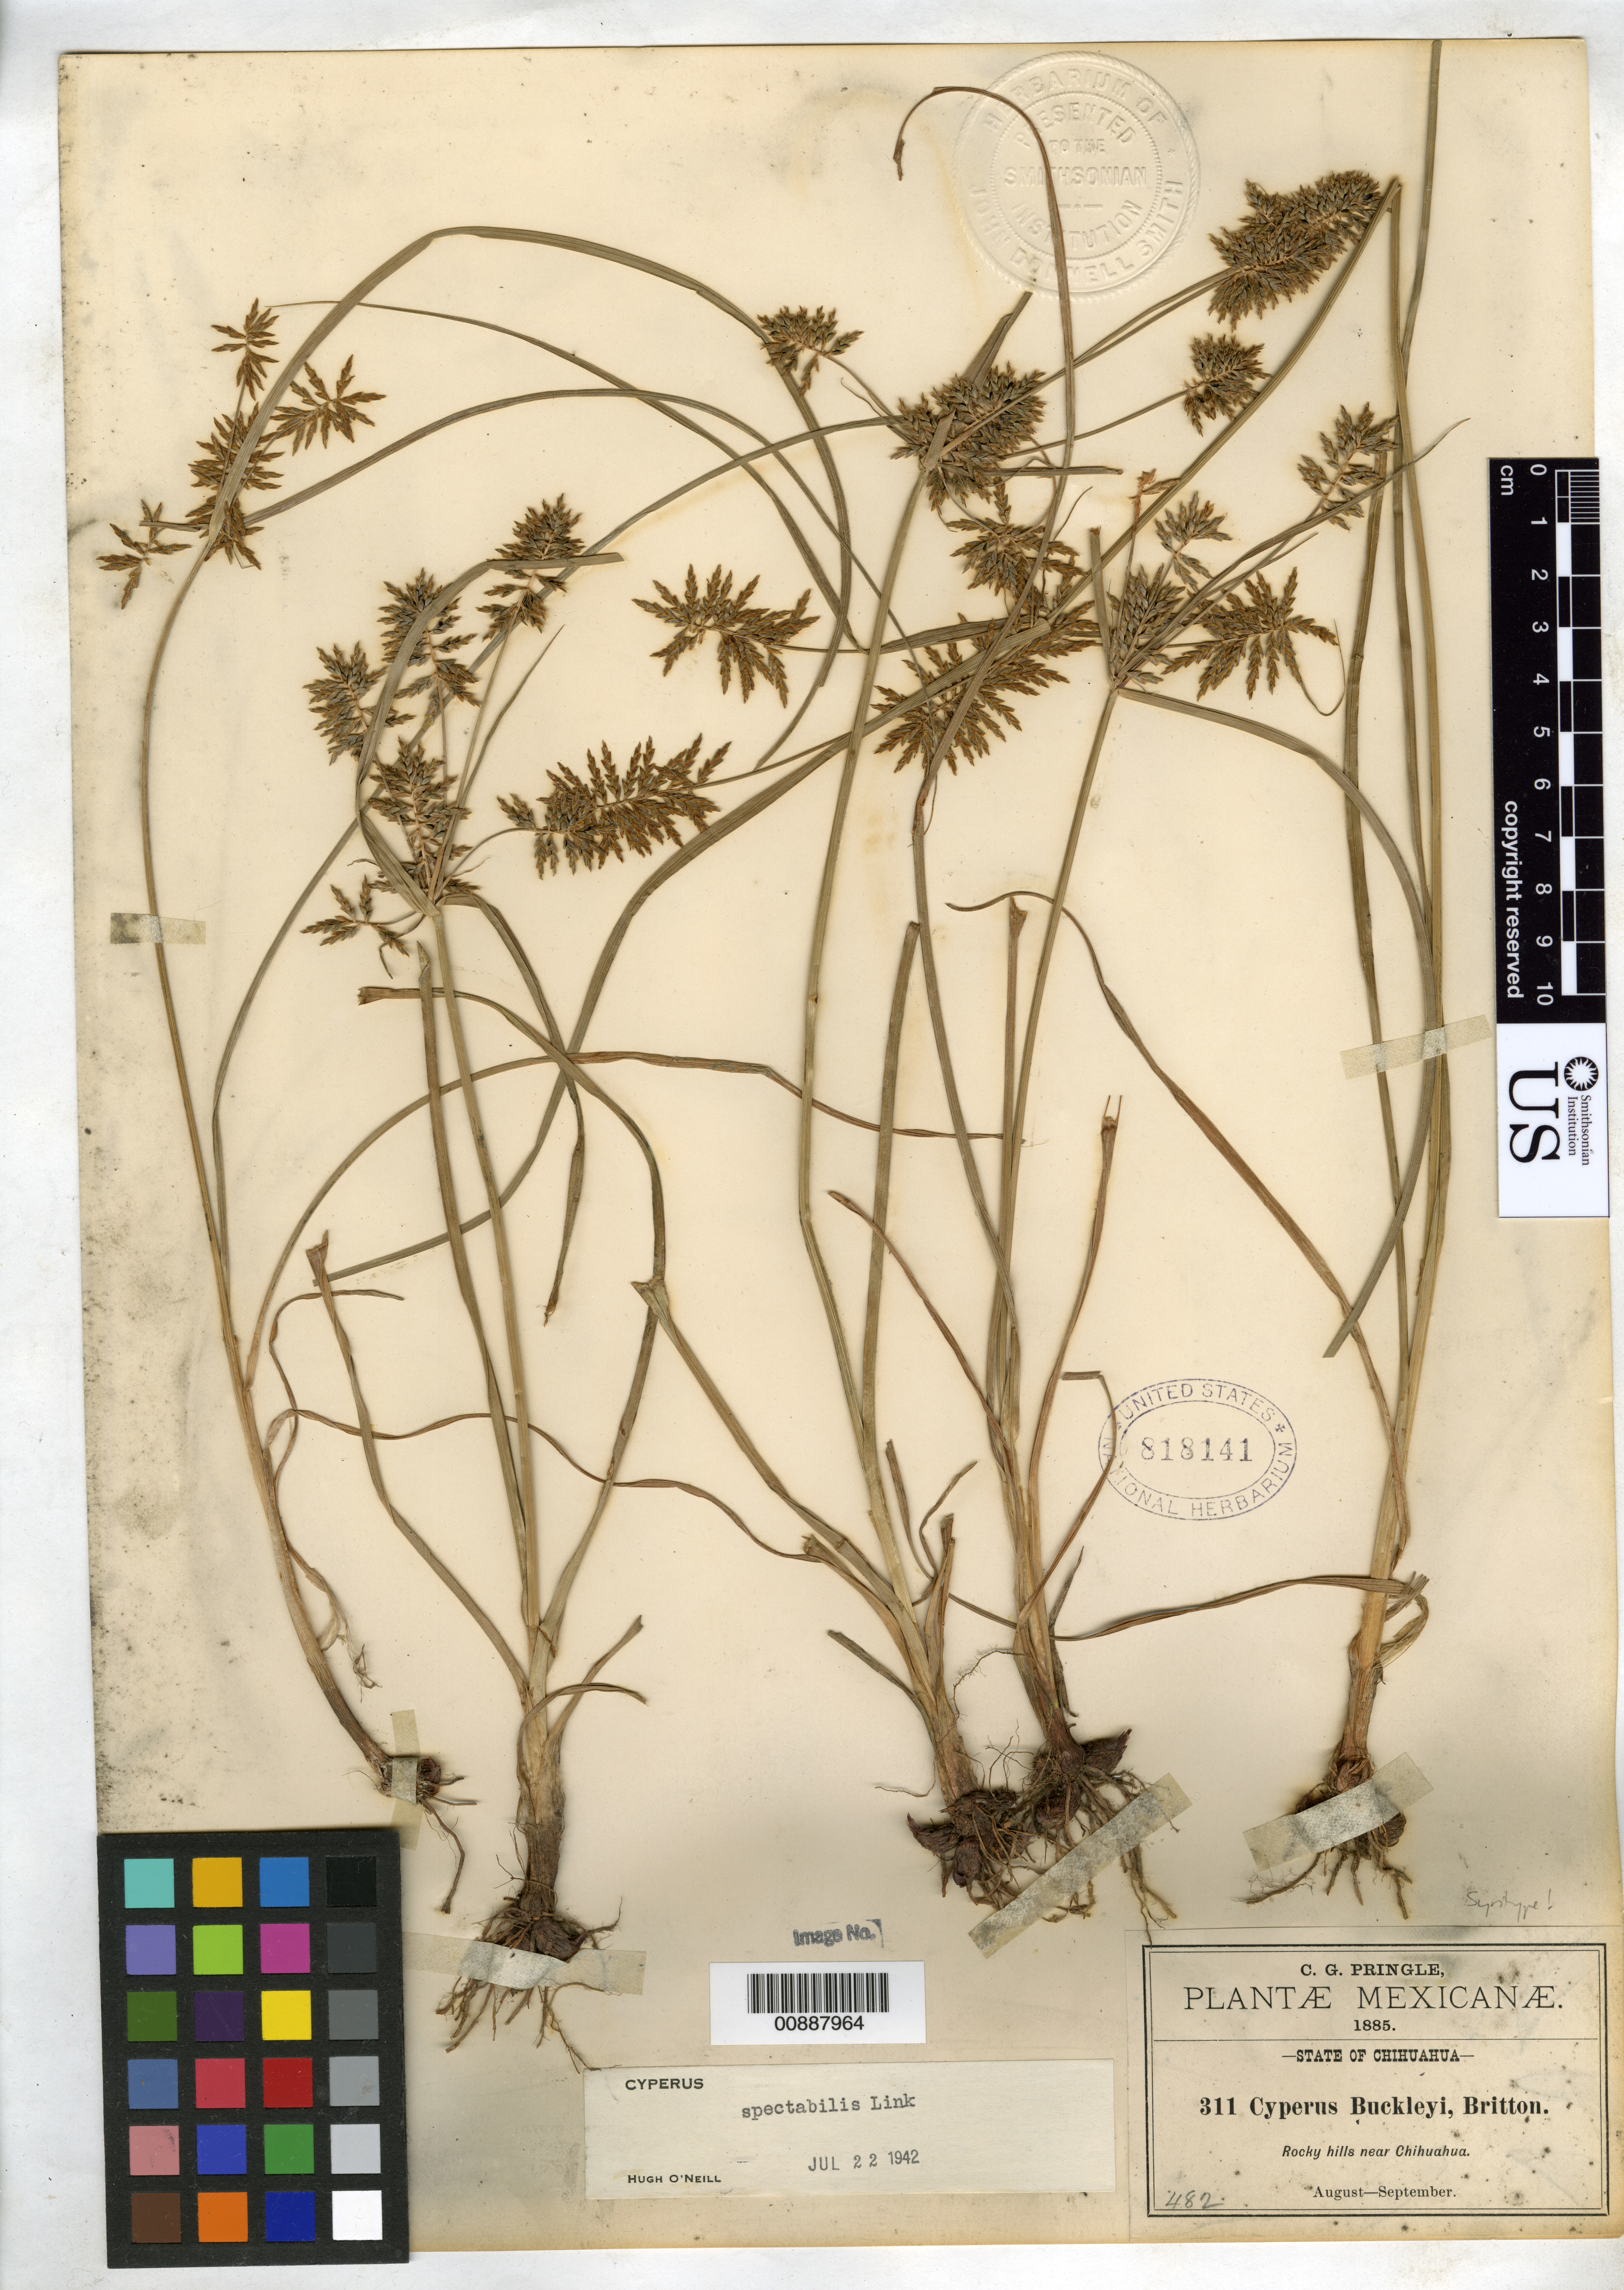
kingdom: Plantae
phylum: Tracheophyta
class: Liliopsida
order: Poales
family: Cyperaceae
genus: Cyperus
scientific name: Cyperus buckleyi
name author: Britton ex J.M. Coult.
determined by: O'Neill, Hugh T.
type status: Syntype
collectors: C. G. Pringle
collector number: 311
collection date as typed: Aug 1885 to -- Sep 1885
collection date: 1885-08/1885-09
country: Mexico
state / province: Chihuahua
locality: Rocky hills near Chihuahua.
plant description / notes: Name published earlier (as nom. nud. but with more explicit citation of specimens) in Bull. Torrey Bot. Club 13: 207 (1886).; Lectotype collection is Buckley s.n. as designated by Tucker, Sida 10: 302 (1984).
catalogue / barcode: US 818141